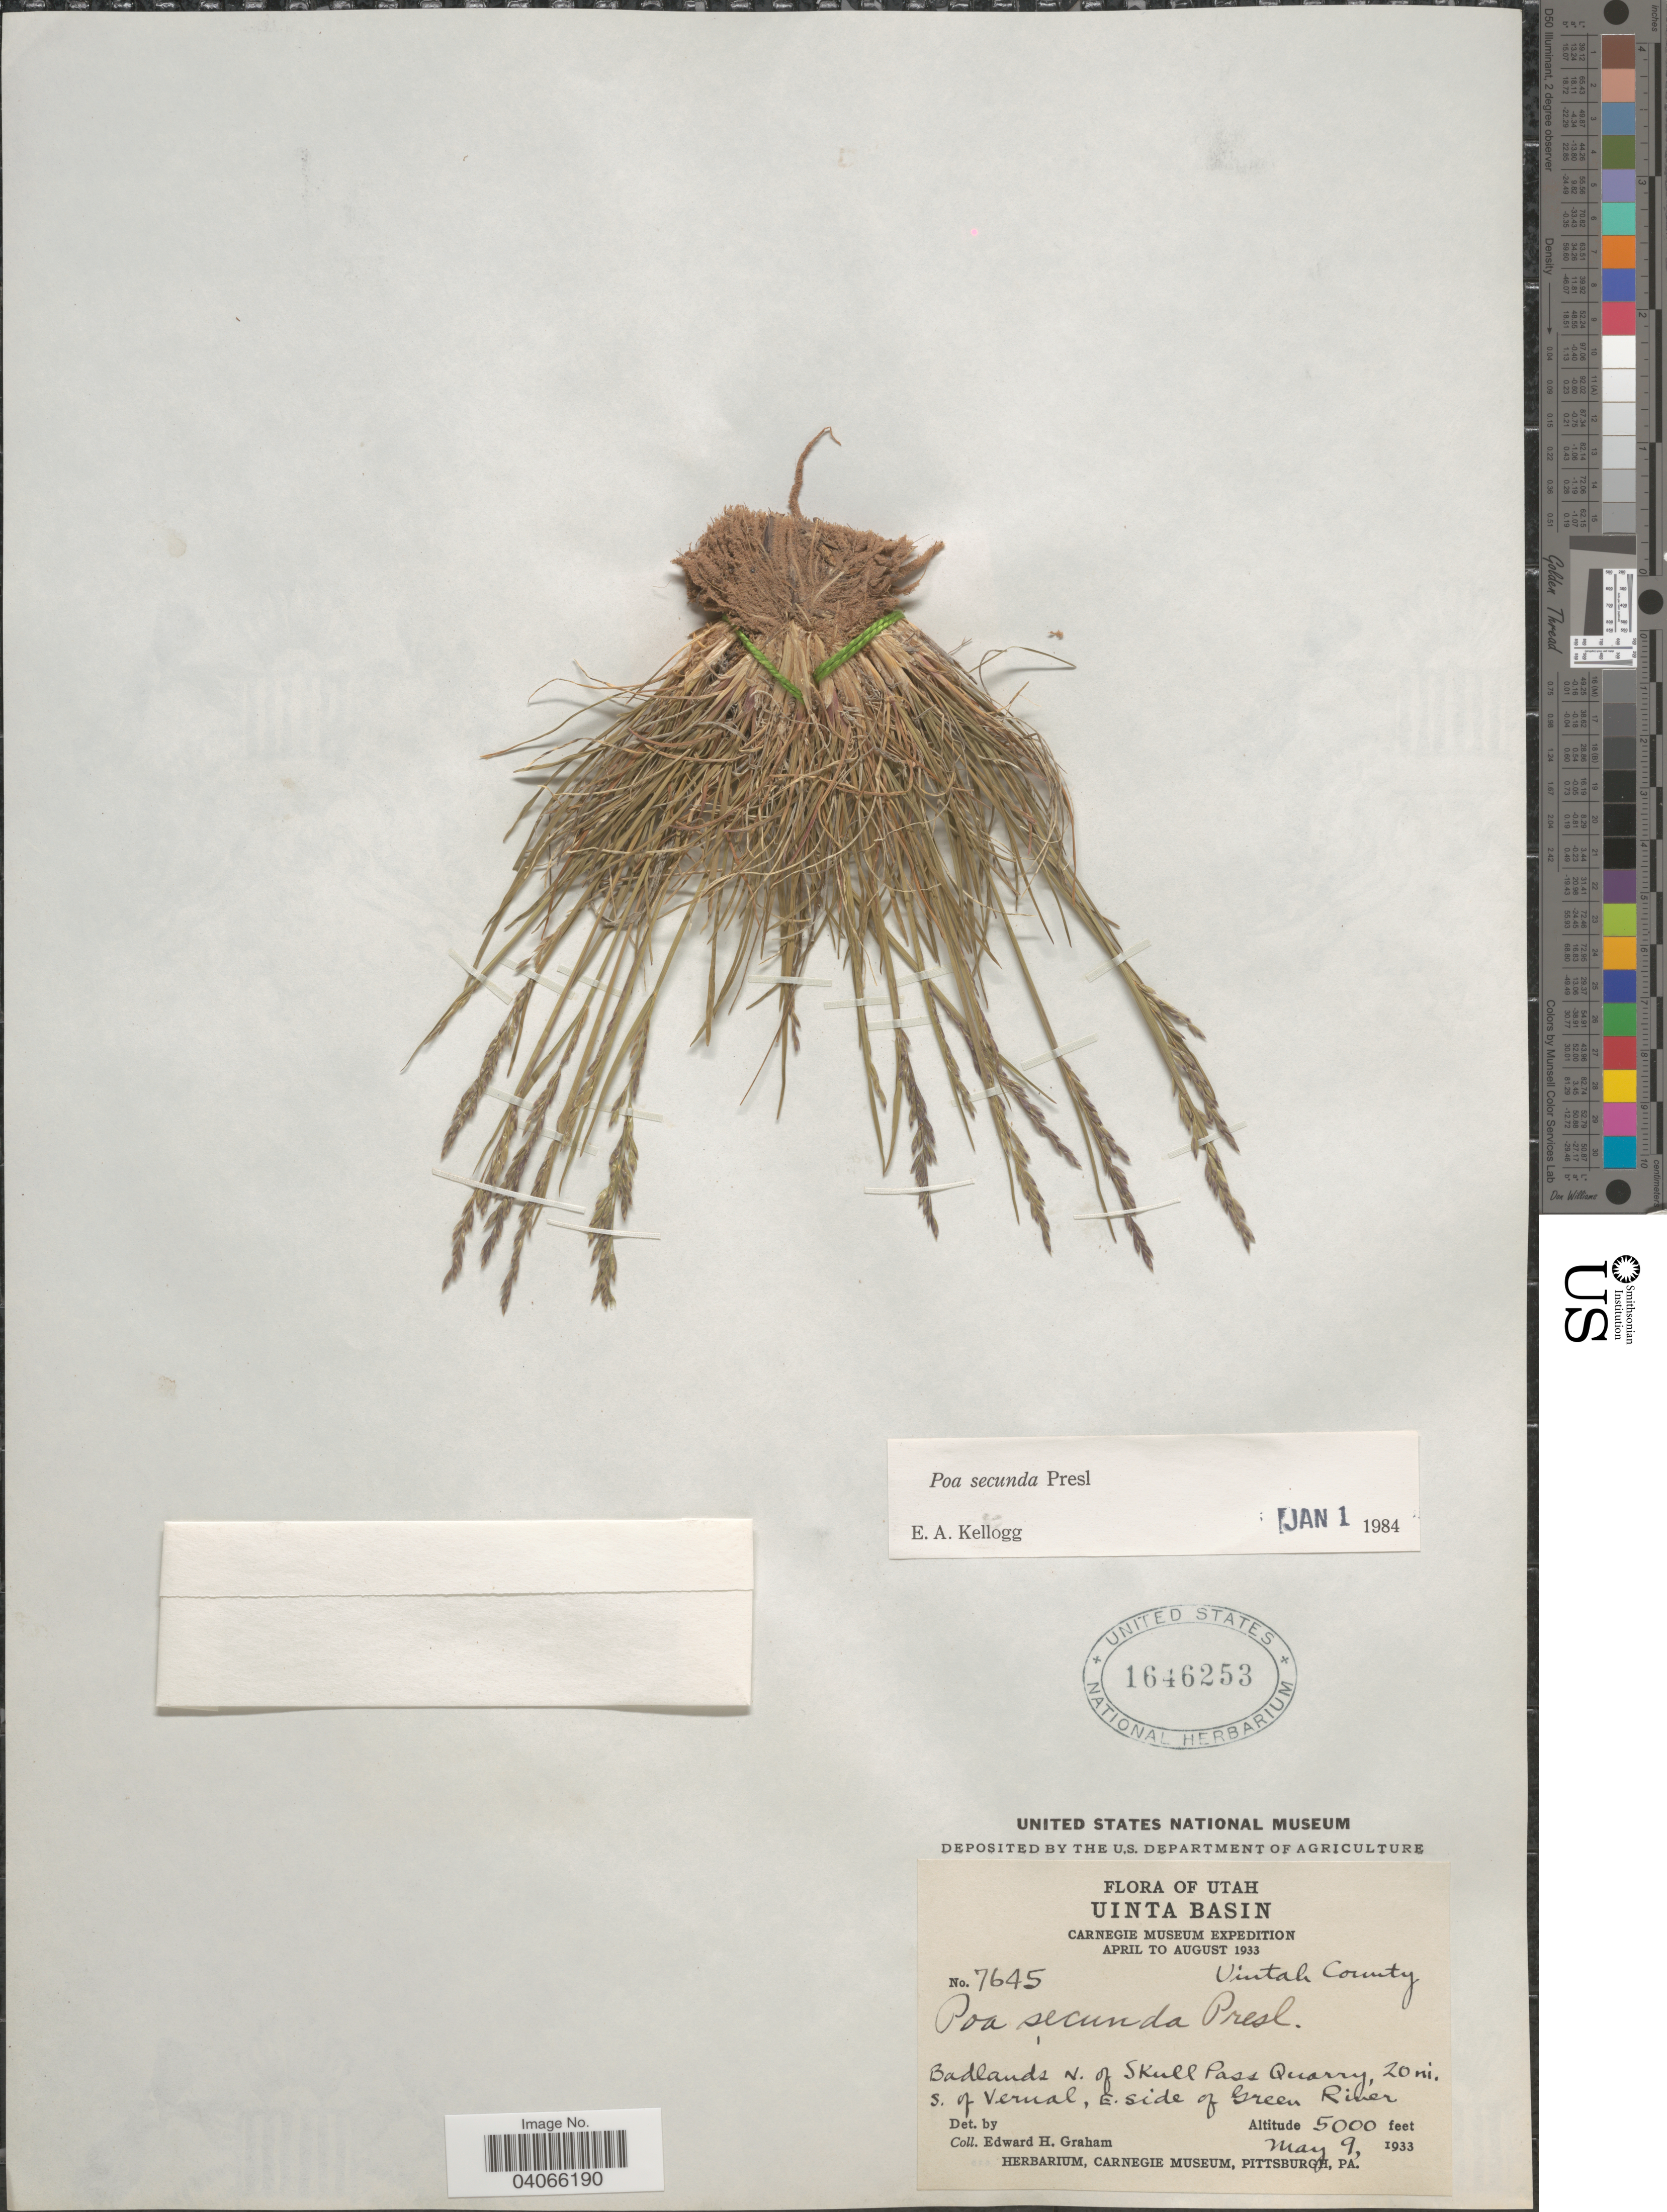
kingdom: Plantae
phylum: Tracheophyta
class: Liliopsida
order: Poales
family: Poaceae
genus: Poa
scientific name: Poa secunda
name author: J. Presl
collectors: E. H. Graham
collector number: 7645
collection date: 1933-05-09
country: United States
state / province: Utah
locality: Uinta Basin. Carnegie Museum Expedition April to August 1933. Uintah County. Badlands N. of Skull Pass Quarry, 20 mi. S. of Vernal, E. side of Green River.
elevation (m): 1524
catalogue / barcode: US 1646253